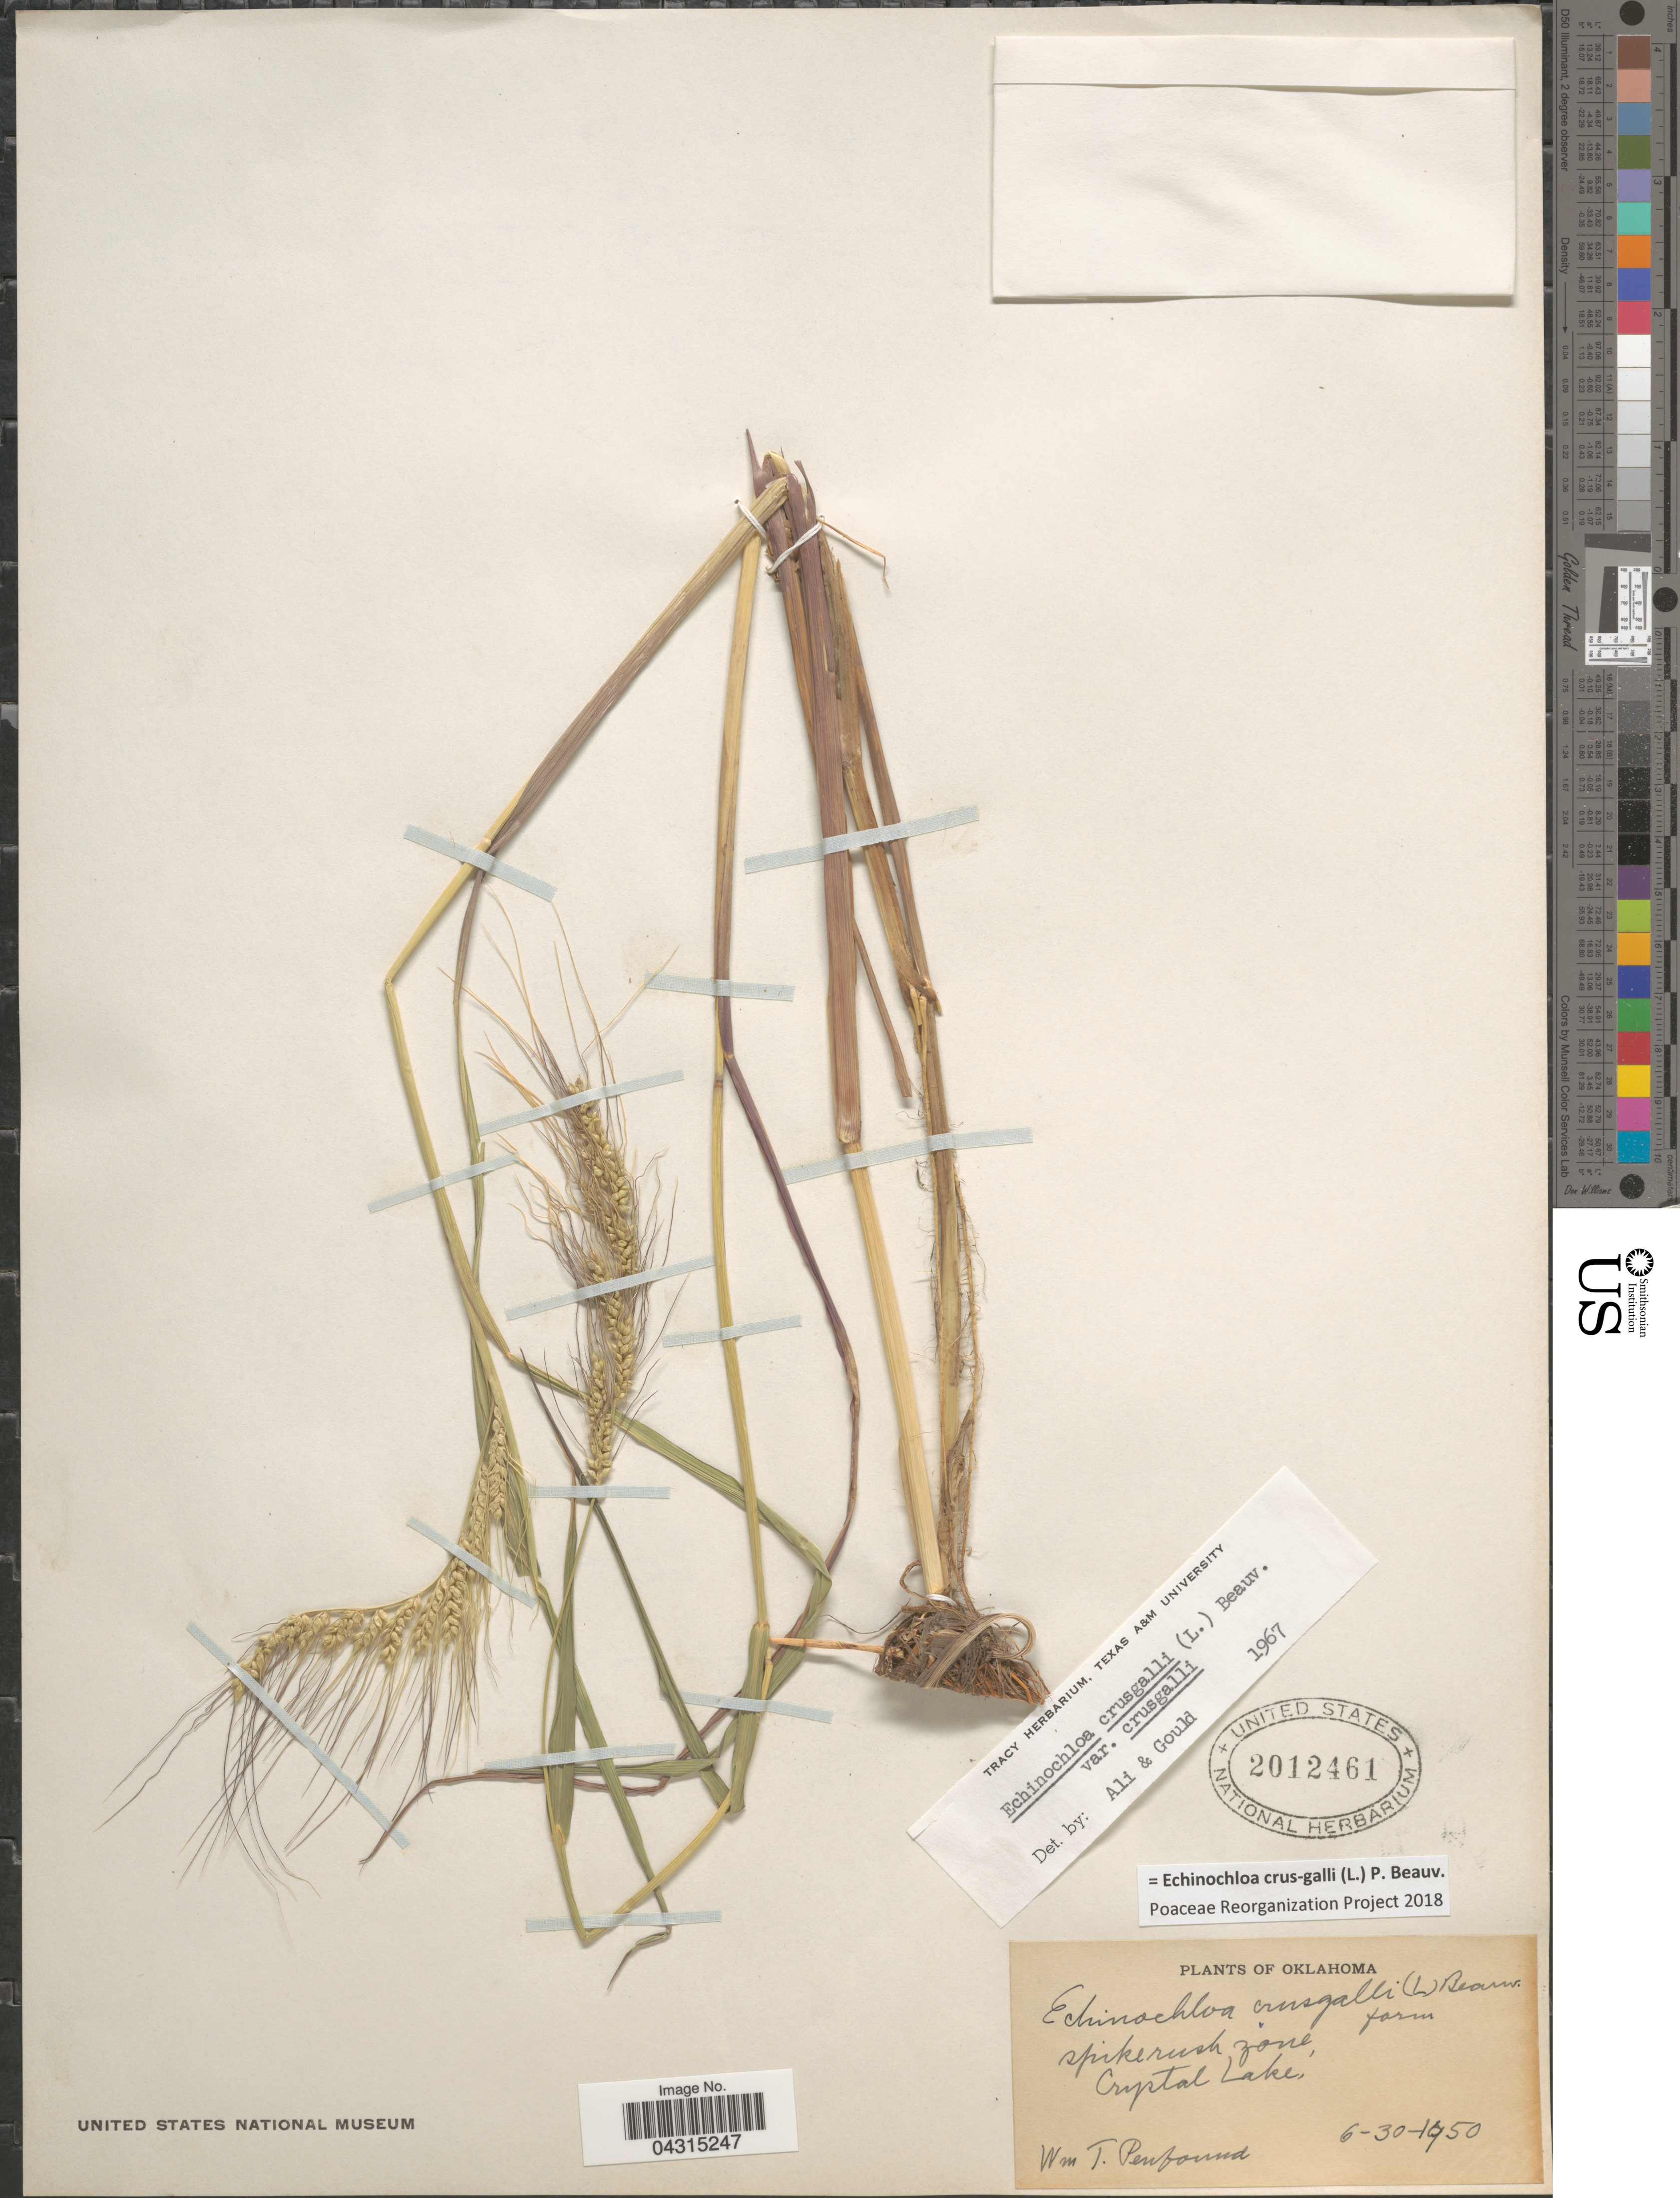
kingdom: Plantae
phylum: Tracheophyta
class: Liliopsida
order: Poales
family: Poaceae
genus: Echinochloa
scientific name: Echinochloa crus-galli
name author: (L.) P. Beauv.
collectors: W. Penfound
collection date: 1950-06-30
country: United States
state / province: Oklahoma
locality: Crystal Lake.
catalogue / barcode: US 2012461